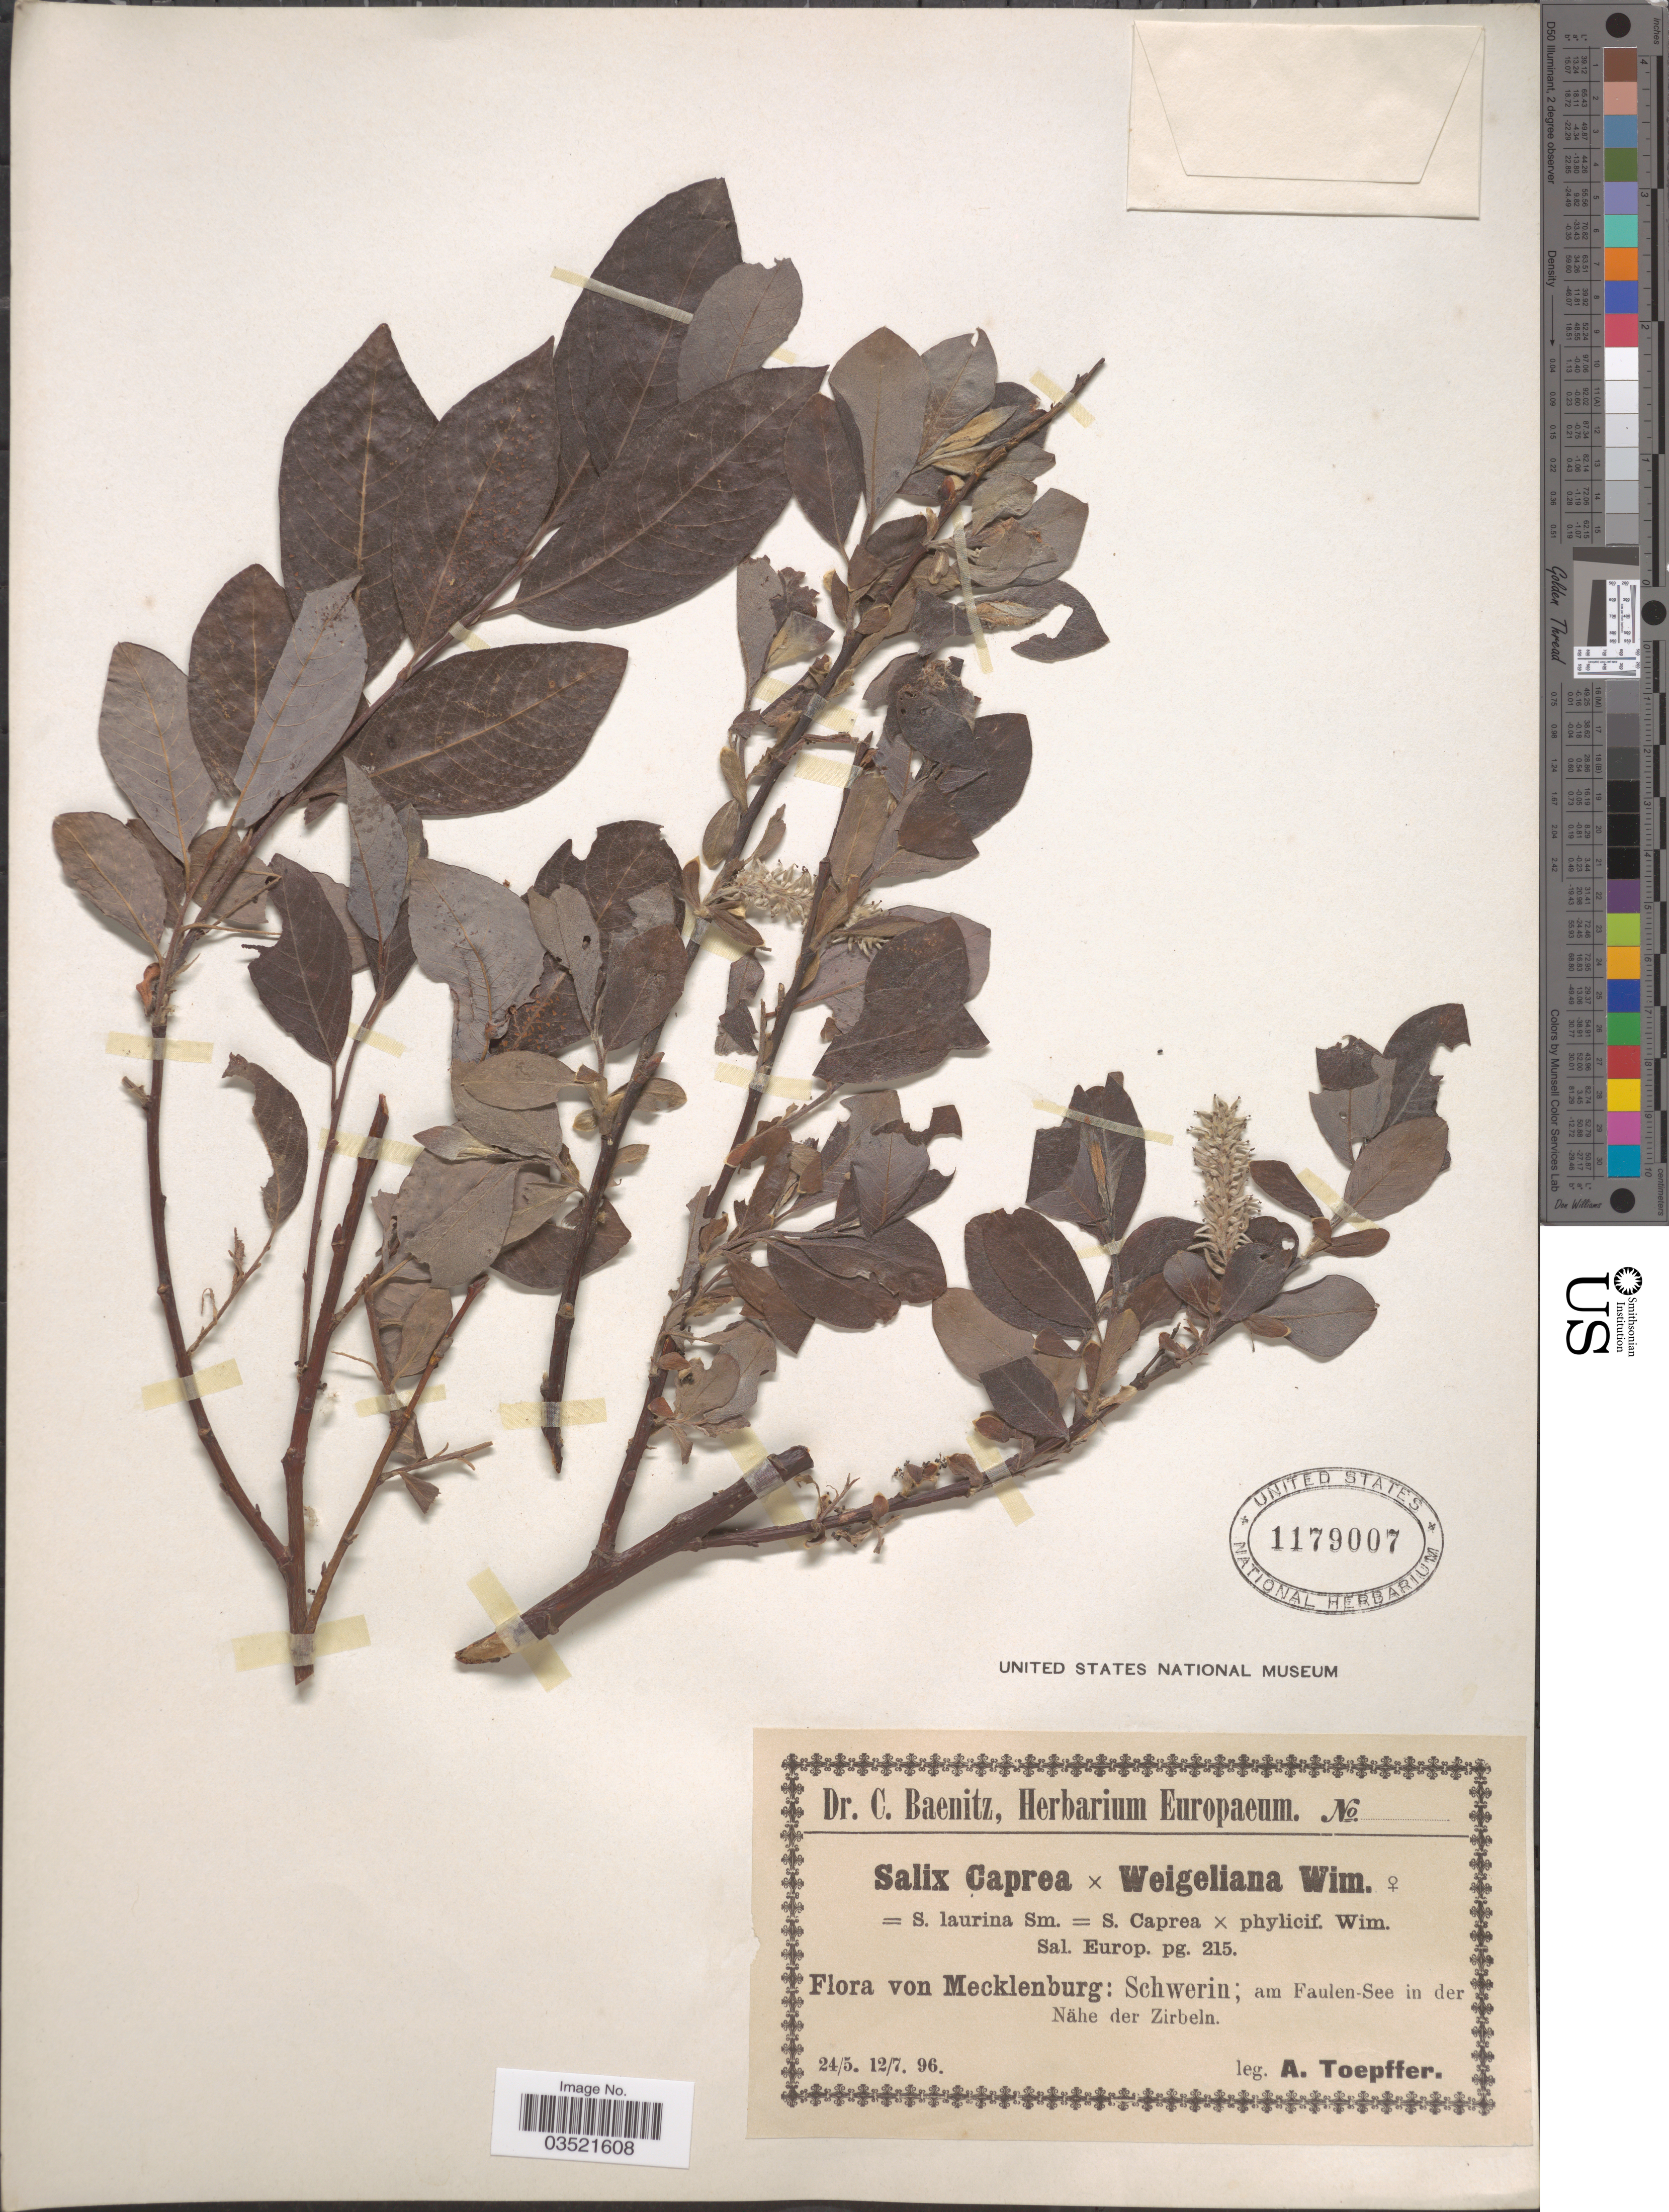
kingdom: Plantae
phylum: Tracheophyta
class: Magnoliopsida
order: Malpighiales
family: Salicaceae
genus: Salix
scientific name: Salix caprea x S. weigeliana Willd.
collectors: A. Toepffer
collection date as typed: Transcribed d/m/y: 24/5/96 to 12/7/96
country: Germany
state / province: Mecklenburg-Vorpommern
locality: Mecklenburg: Schwerin; am Faulen-See in der Nähe der Zirbeln.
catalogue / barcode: US 1179007